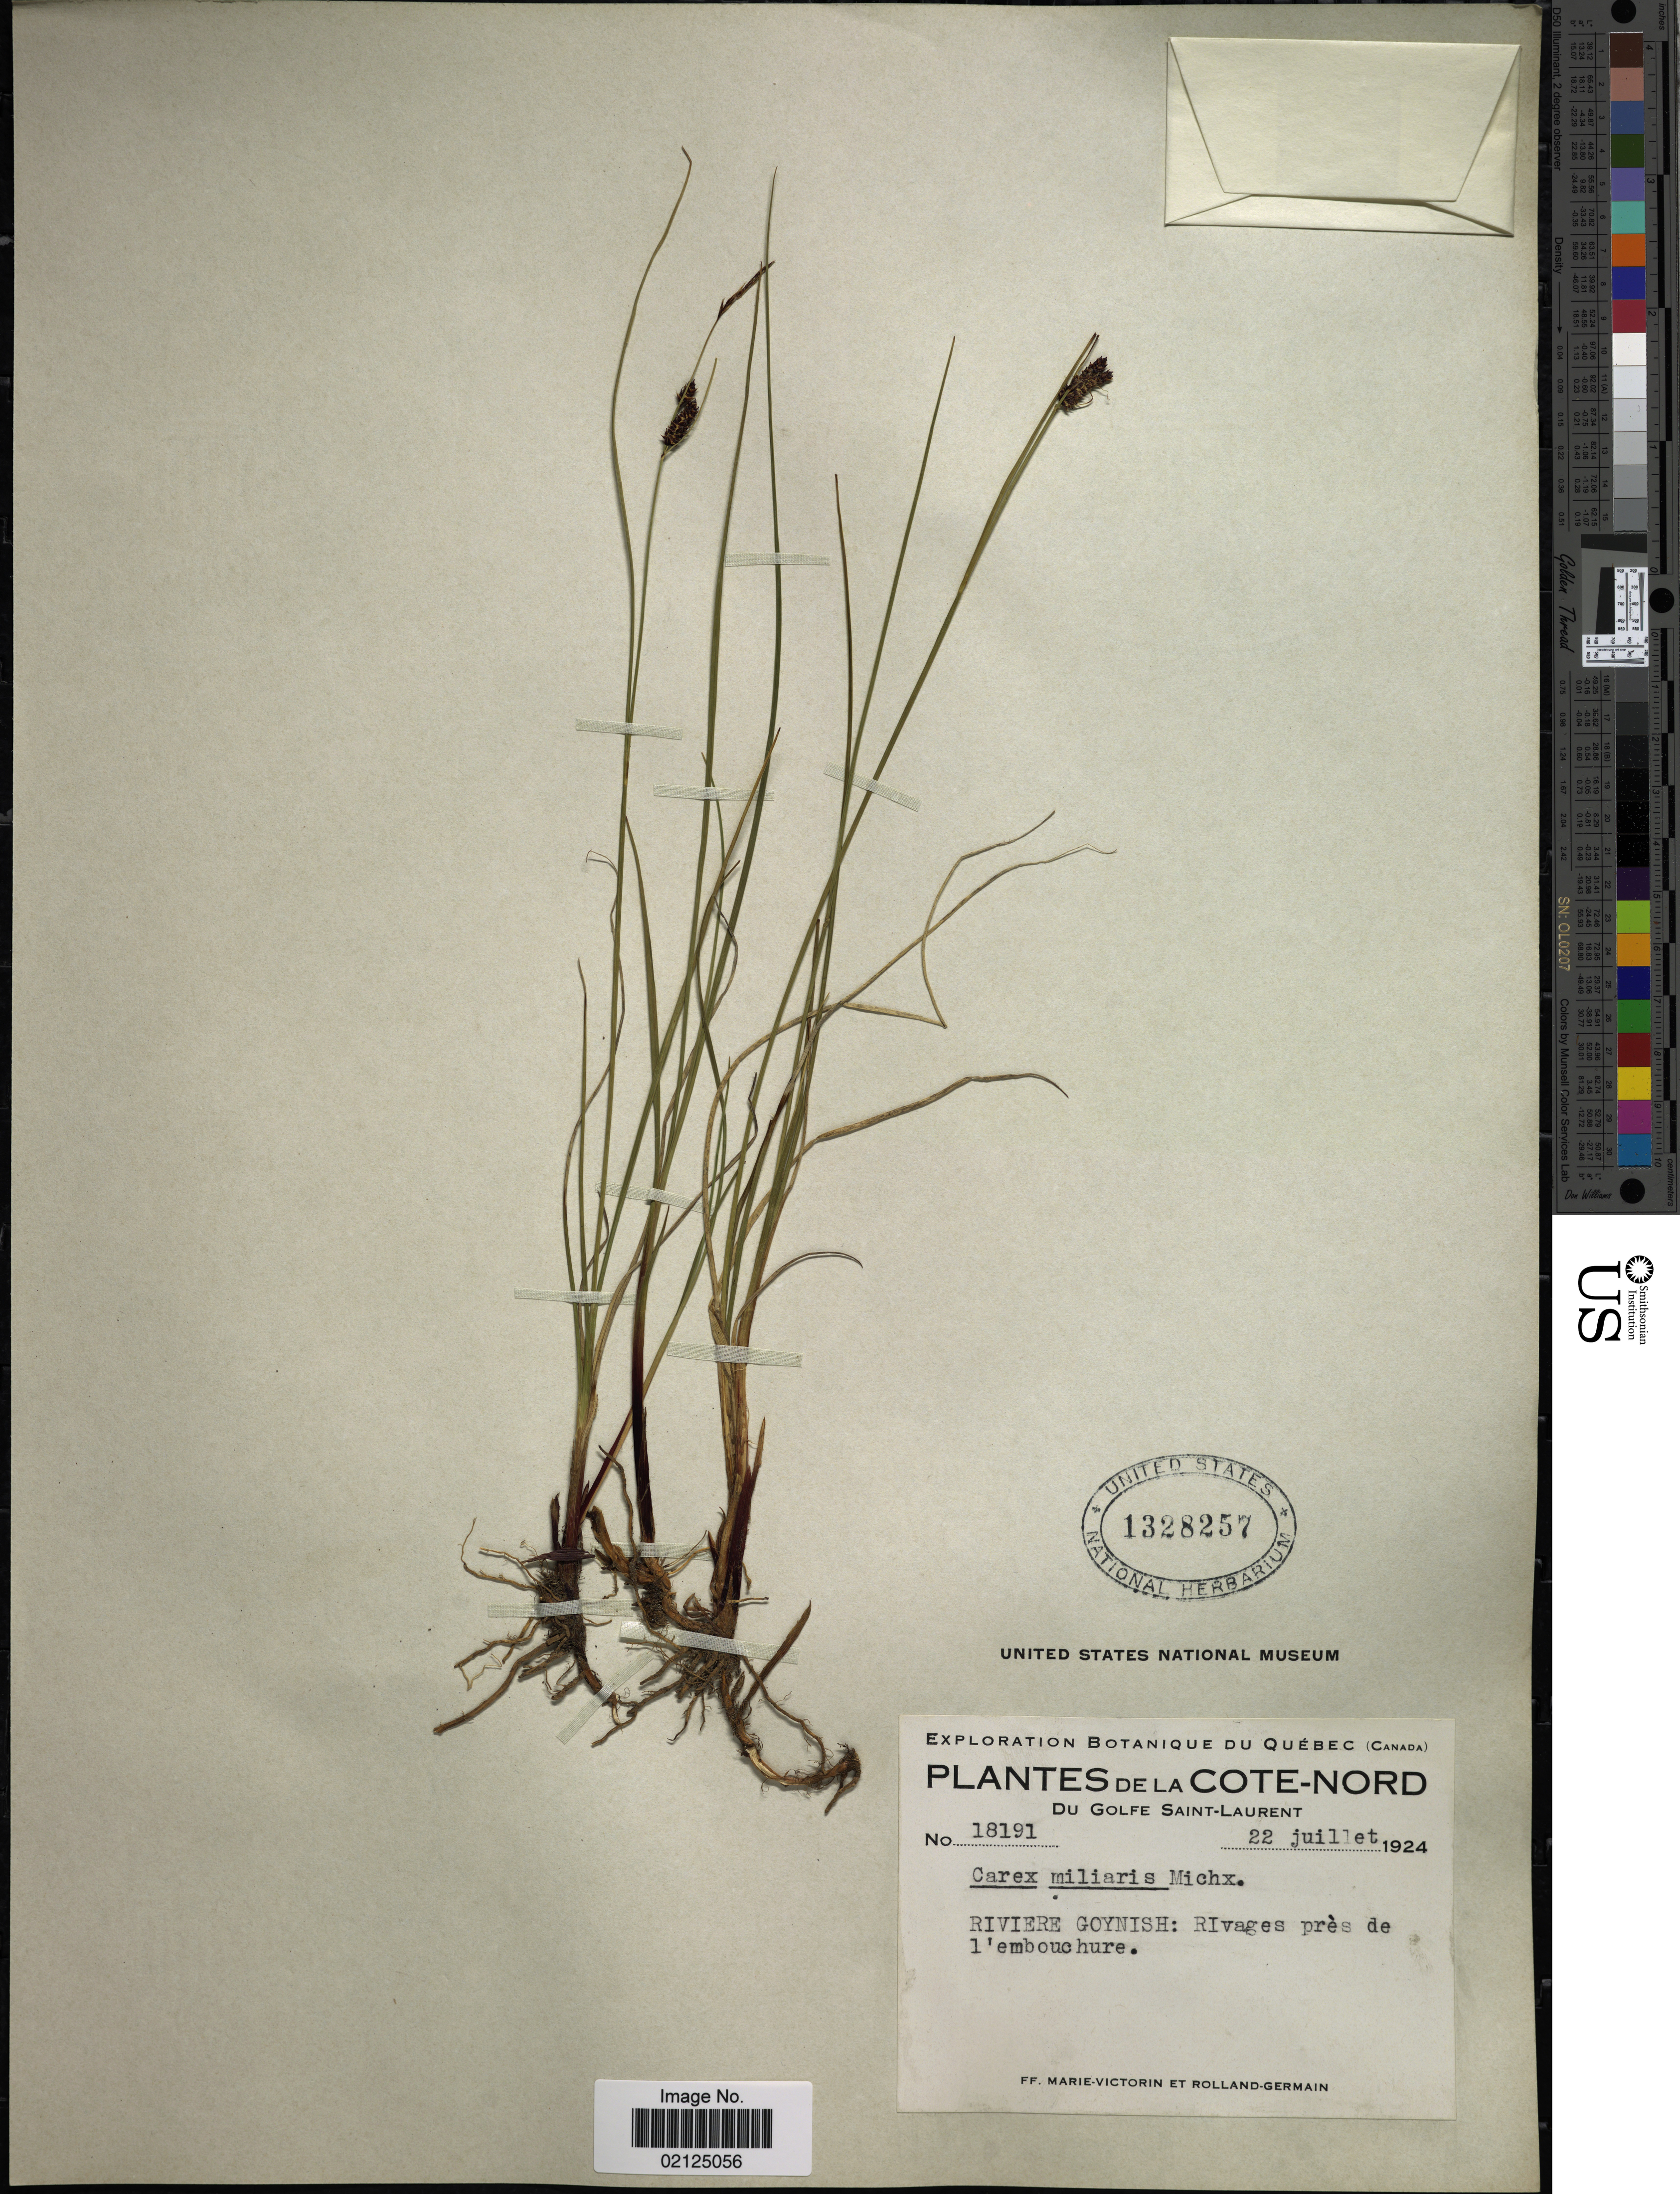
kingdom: Plantae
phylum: Tracheophyta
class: Liliopsida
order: Poales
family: Cyperaceae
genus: Carex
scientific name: Carex miliaris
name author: Michx.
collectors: F. Marie-Victorin & Rolland-Germain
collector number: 18191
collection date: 1924-07-22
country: Canada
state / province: Quebec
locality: De la Cote-Nord. Du Golfe Saint-Laurent, Riviere Goynish: Rivages pres de l'embouchure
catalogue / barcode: US 1328257